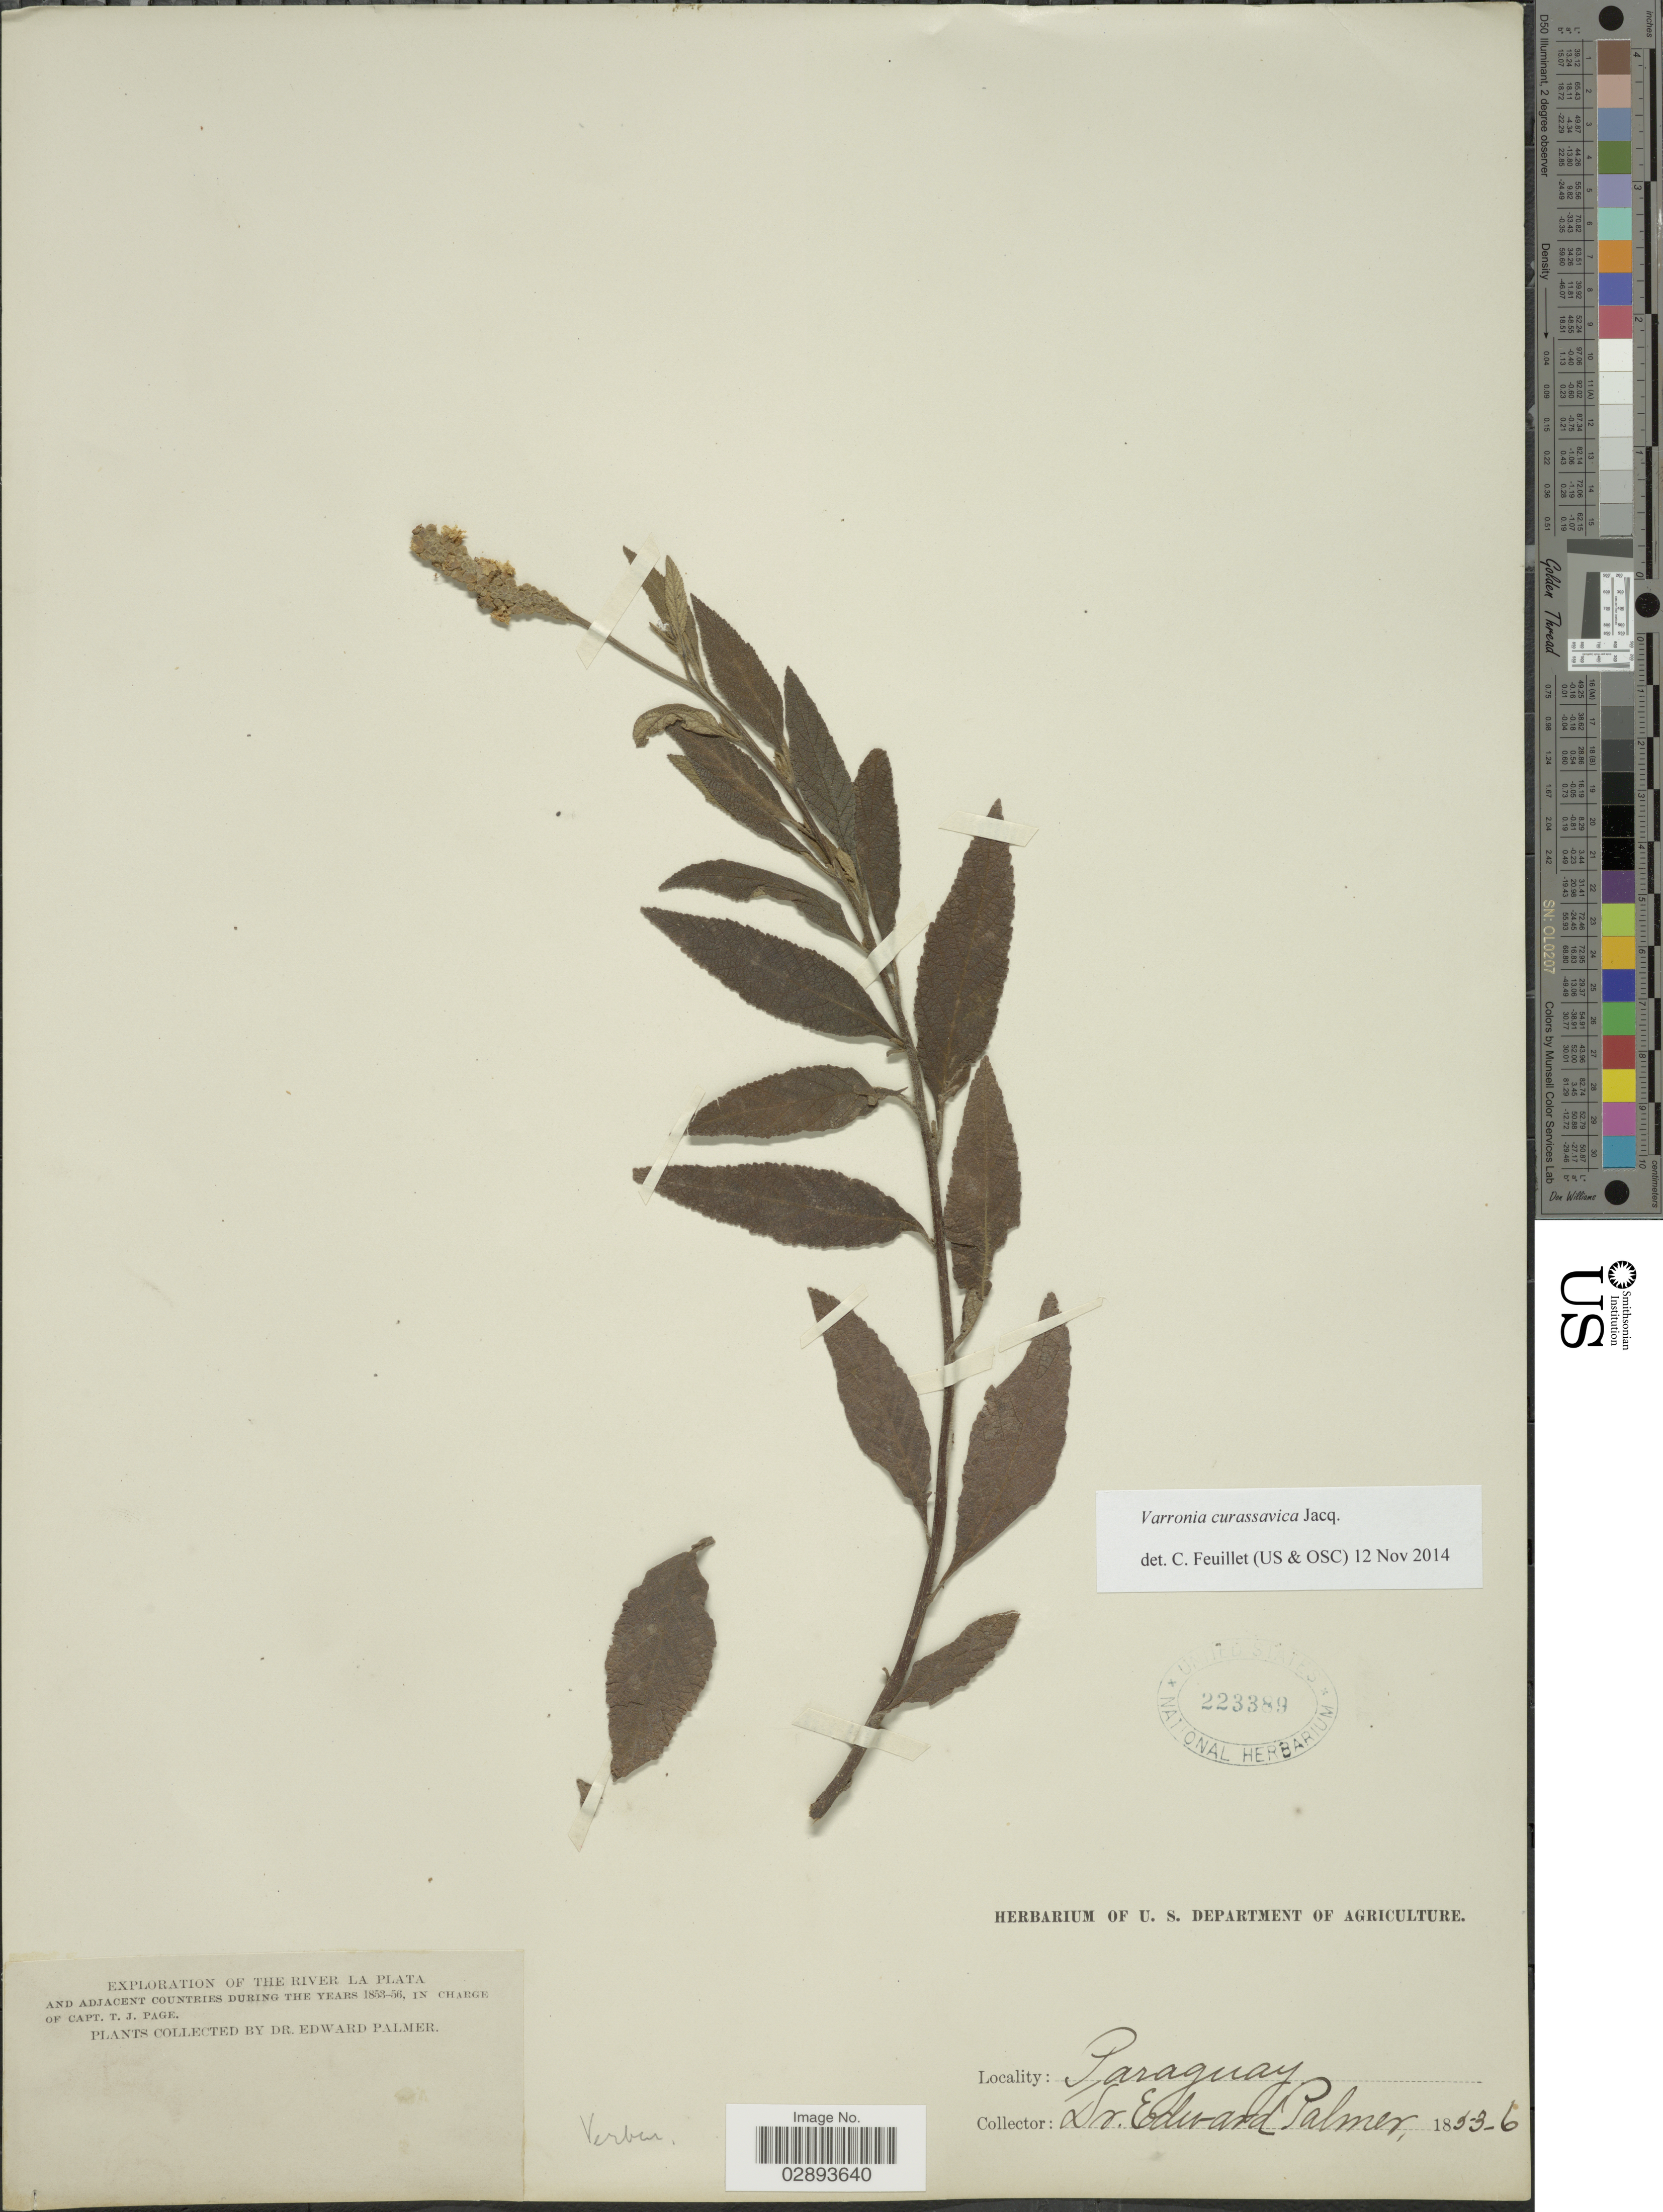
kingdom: Plantae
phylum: Tracheophyta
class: Magnoliopsida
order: Boraginales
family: Cordiaceae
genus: Varronia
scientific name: Varronia curassavica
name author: Jacq.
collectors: E. Palmer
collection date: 1853/1856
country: Paraguay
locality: The River La Plata.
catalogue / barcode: US 223389